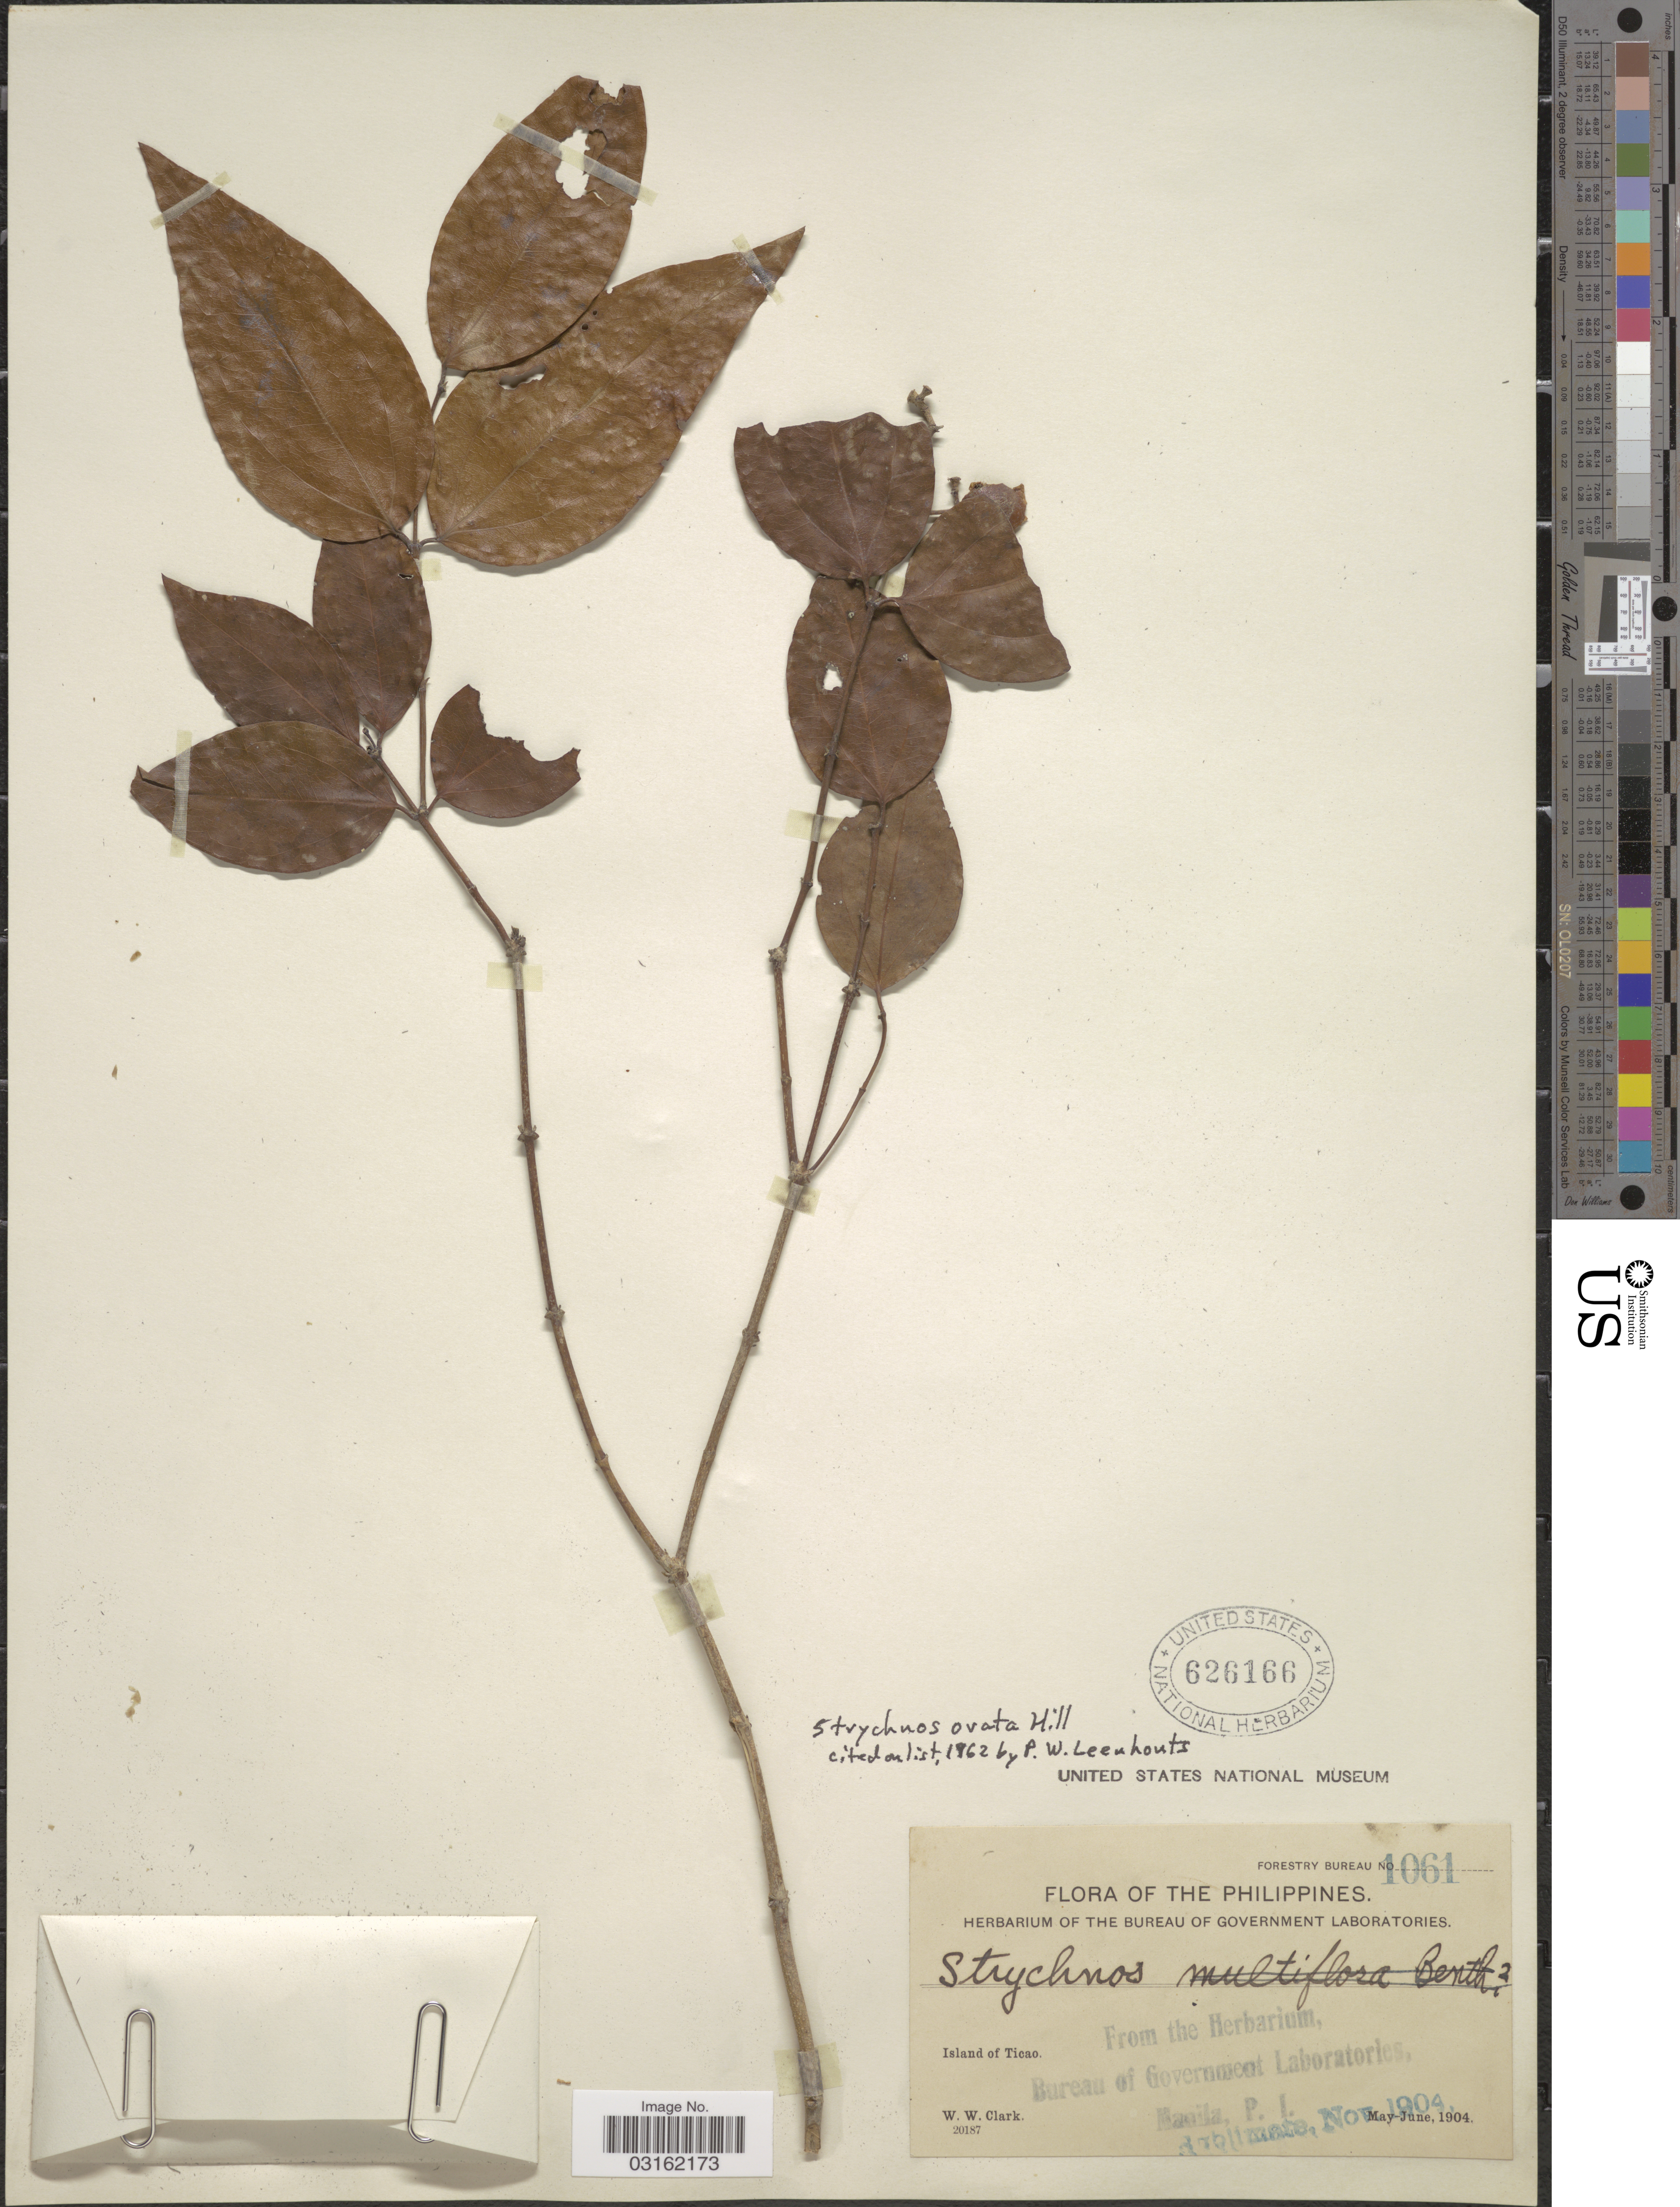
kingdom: Plantae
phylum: Tracheophyta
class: Magnoliopsida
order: Gentianales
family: Loganiaceae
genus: Strychnos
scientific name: Strychnos ovata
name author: A.W. Hill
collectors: W. W. Clark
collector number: Forestry Bureau 1061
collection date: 1904-05/1904-06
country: Philippines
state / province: Bicol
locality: Island of Ticao.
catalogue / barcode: US 626166